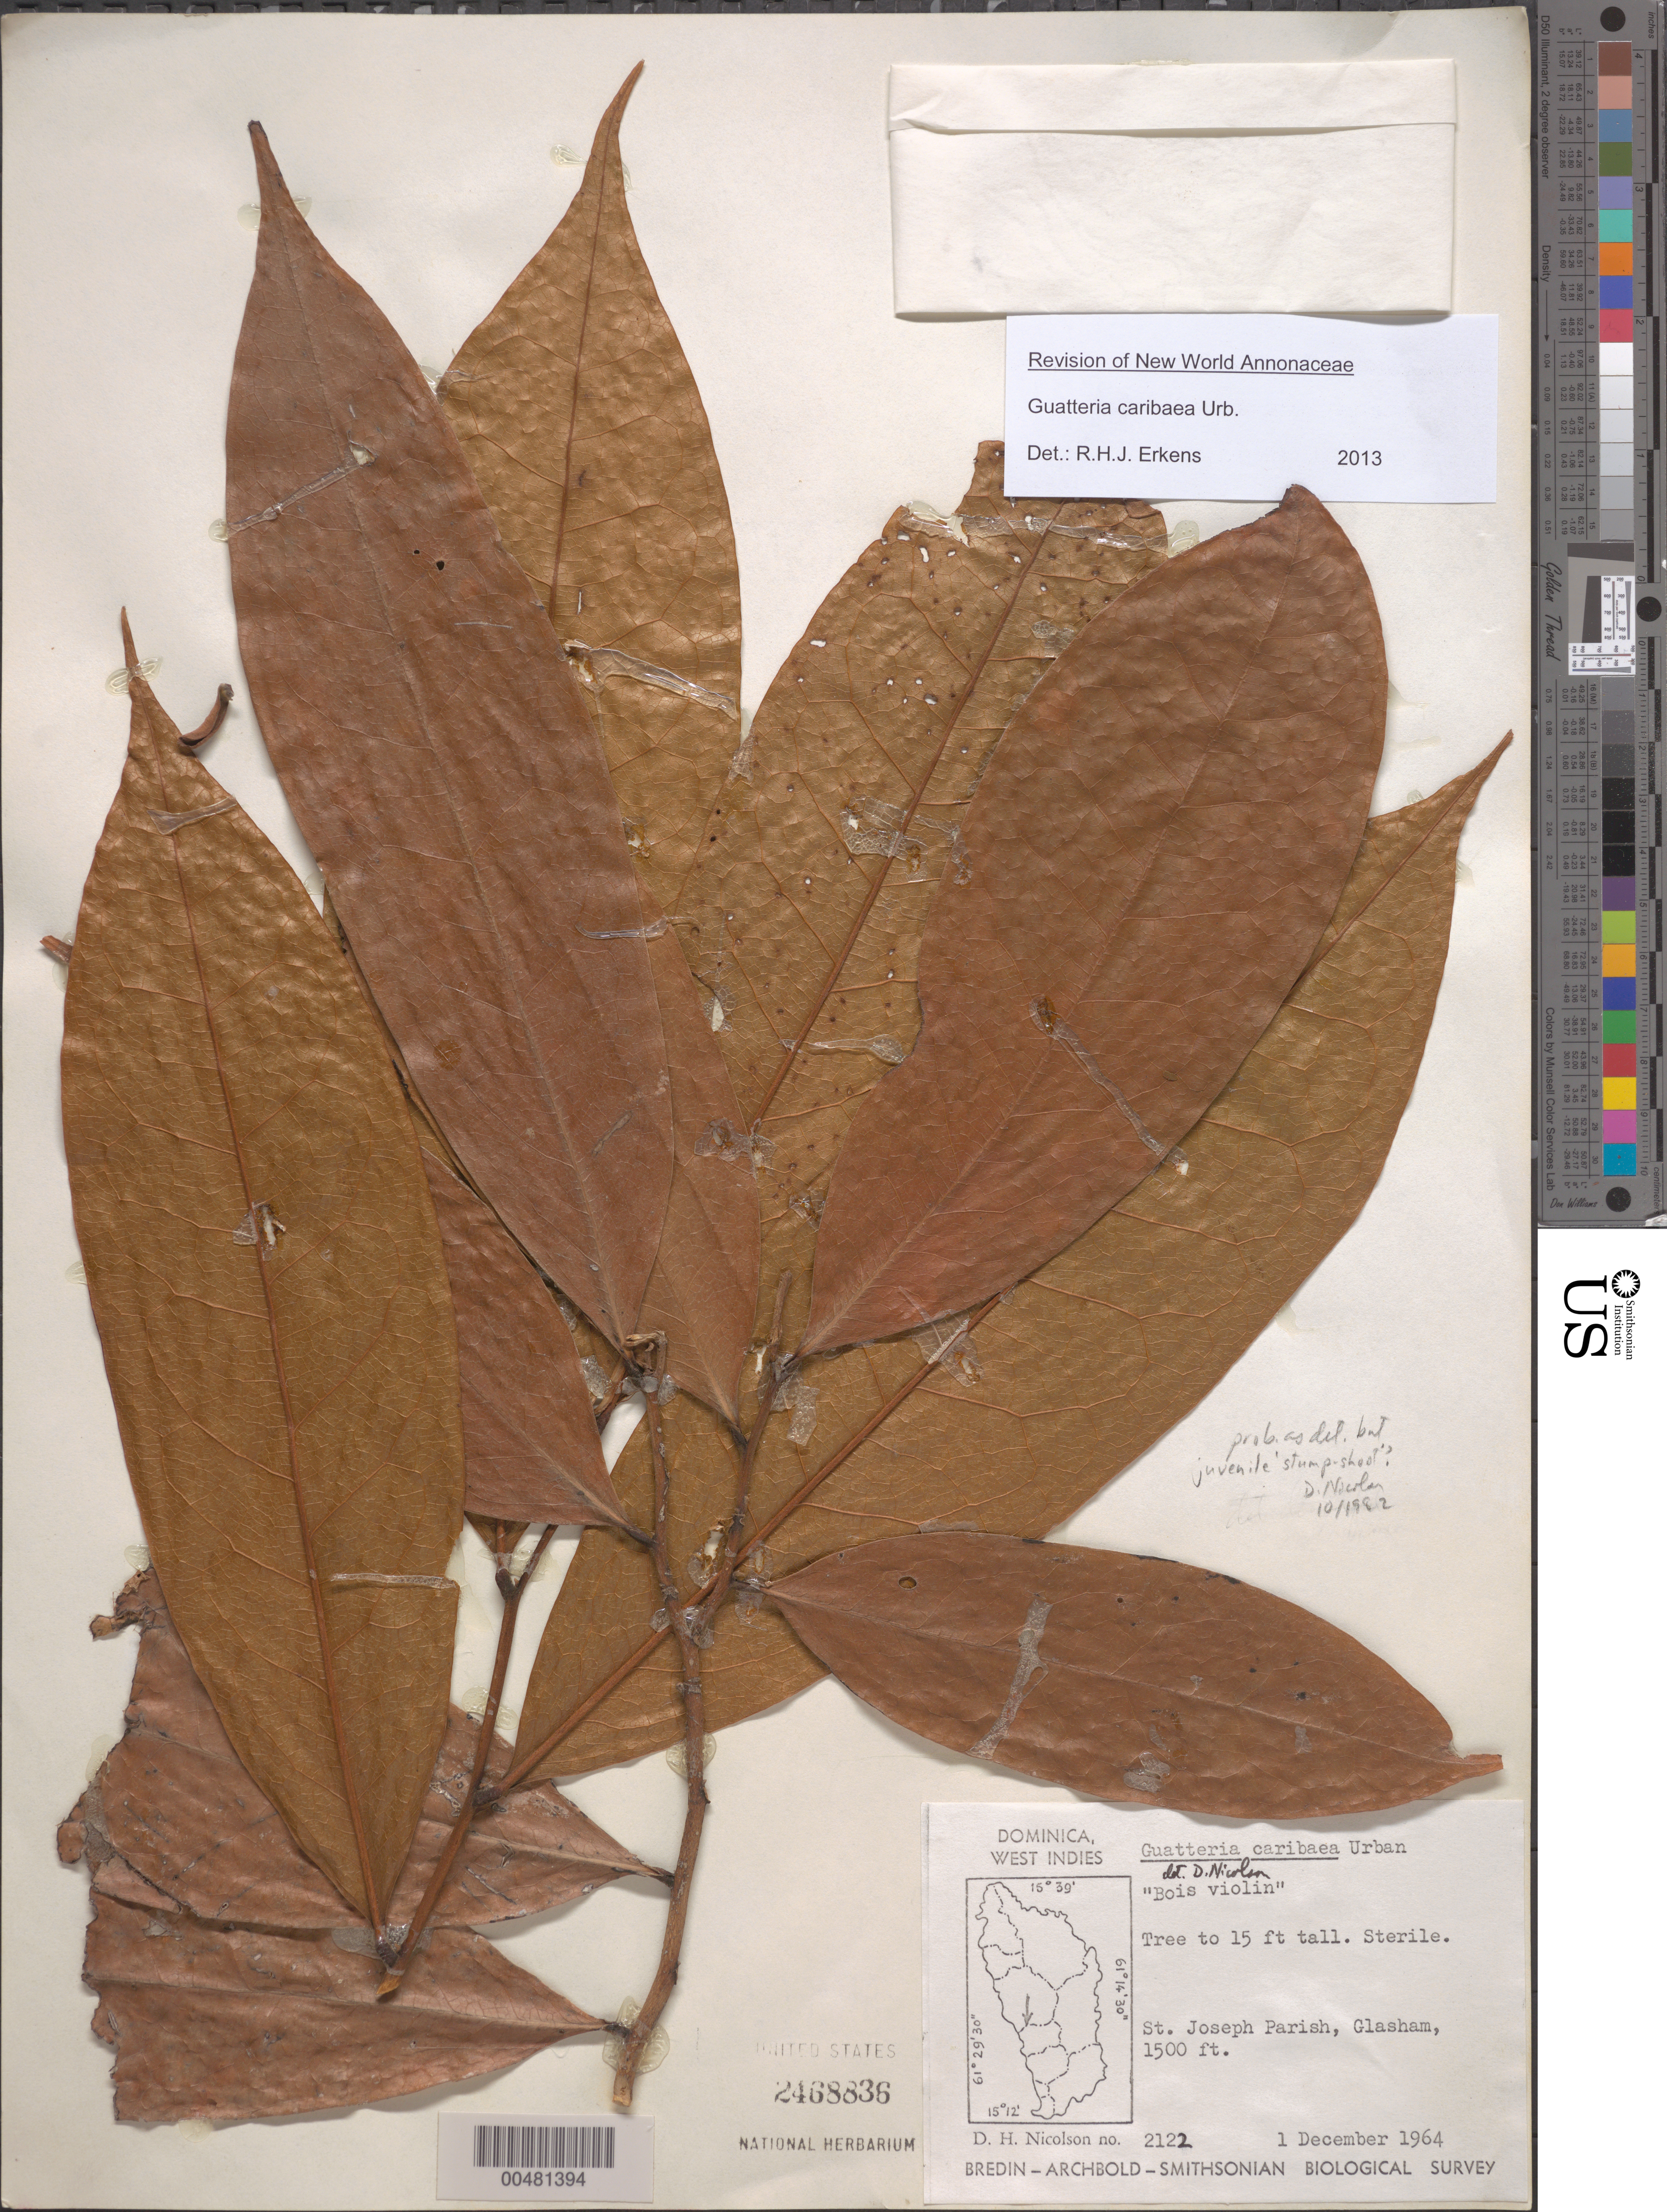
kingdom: Plantae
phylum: Tracheophyta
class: Magnoliopsida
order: Magnoliales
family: Annonaceae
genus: Guatteria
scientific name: Guatteria caribaea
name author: Urb.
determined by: Erkens, R. H. J.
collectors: D. H. Nicolson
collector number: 2122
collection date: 1964-12-01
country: Dominica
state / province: St. Joseph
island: Dominica I.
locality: Glasham.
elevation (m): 457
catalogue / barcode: US 2468836